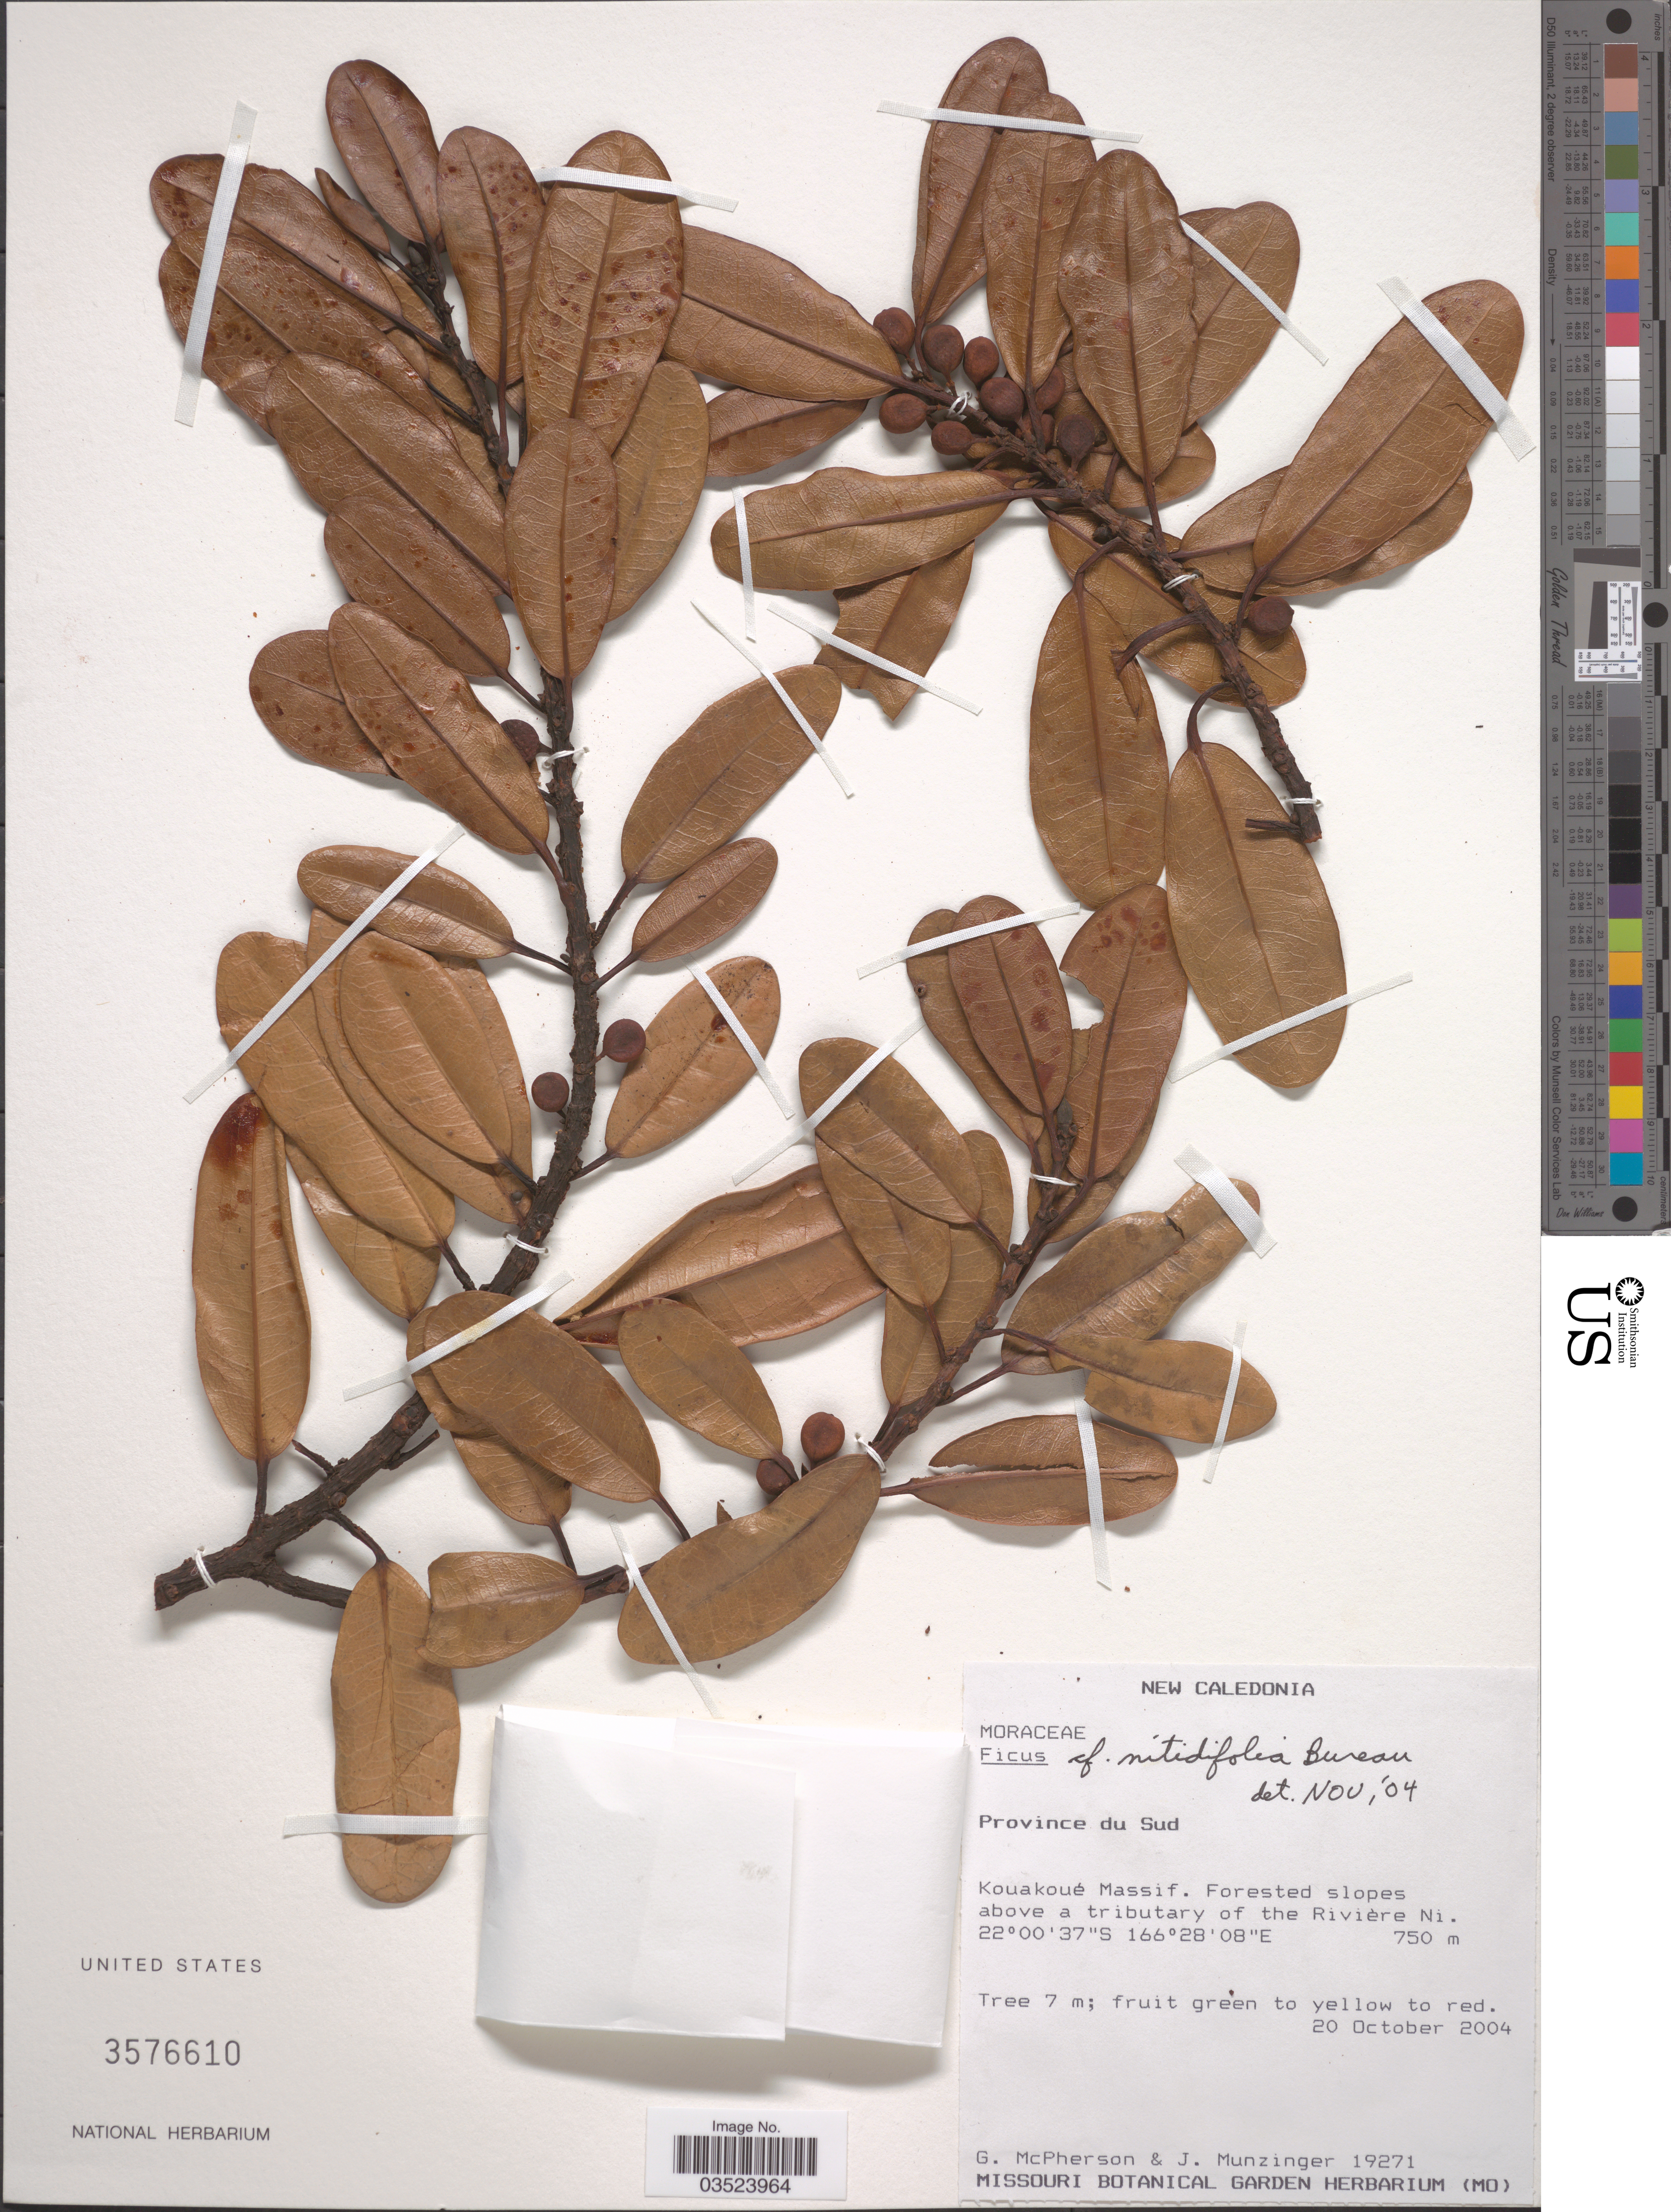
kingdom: Plantae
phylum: Tracheophyta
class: Magnoliopsida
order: Rosales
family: Moraceae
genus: Ficus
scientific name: Ficus nitidifolia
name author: Bureau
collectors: G. McPherson & J. K. Munzinger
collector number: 19271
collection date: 2004-10-20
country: New Caledonia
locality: Province du Sud. Kouakoué Massif. Forested slopes above a tributary of the Rivière Ni.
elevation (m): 750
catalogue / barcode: US 3576610